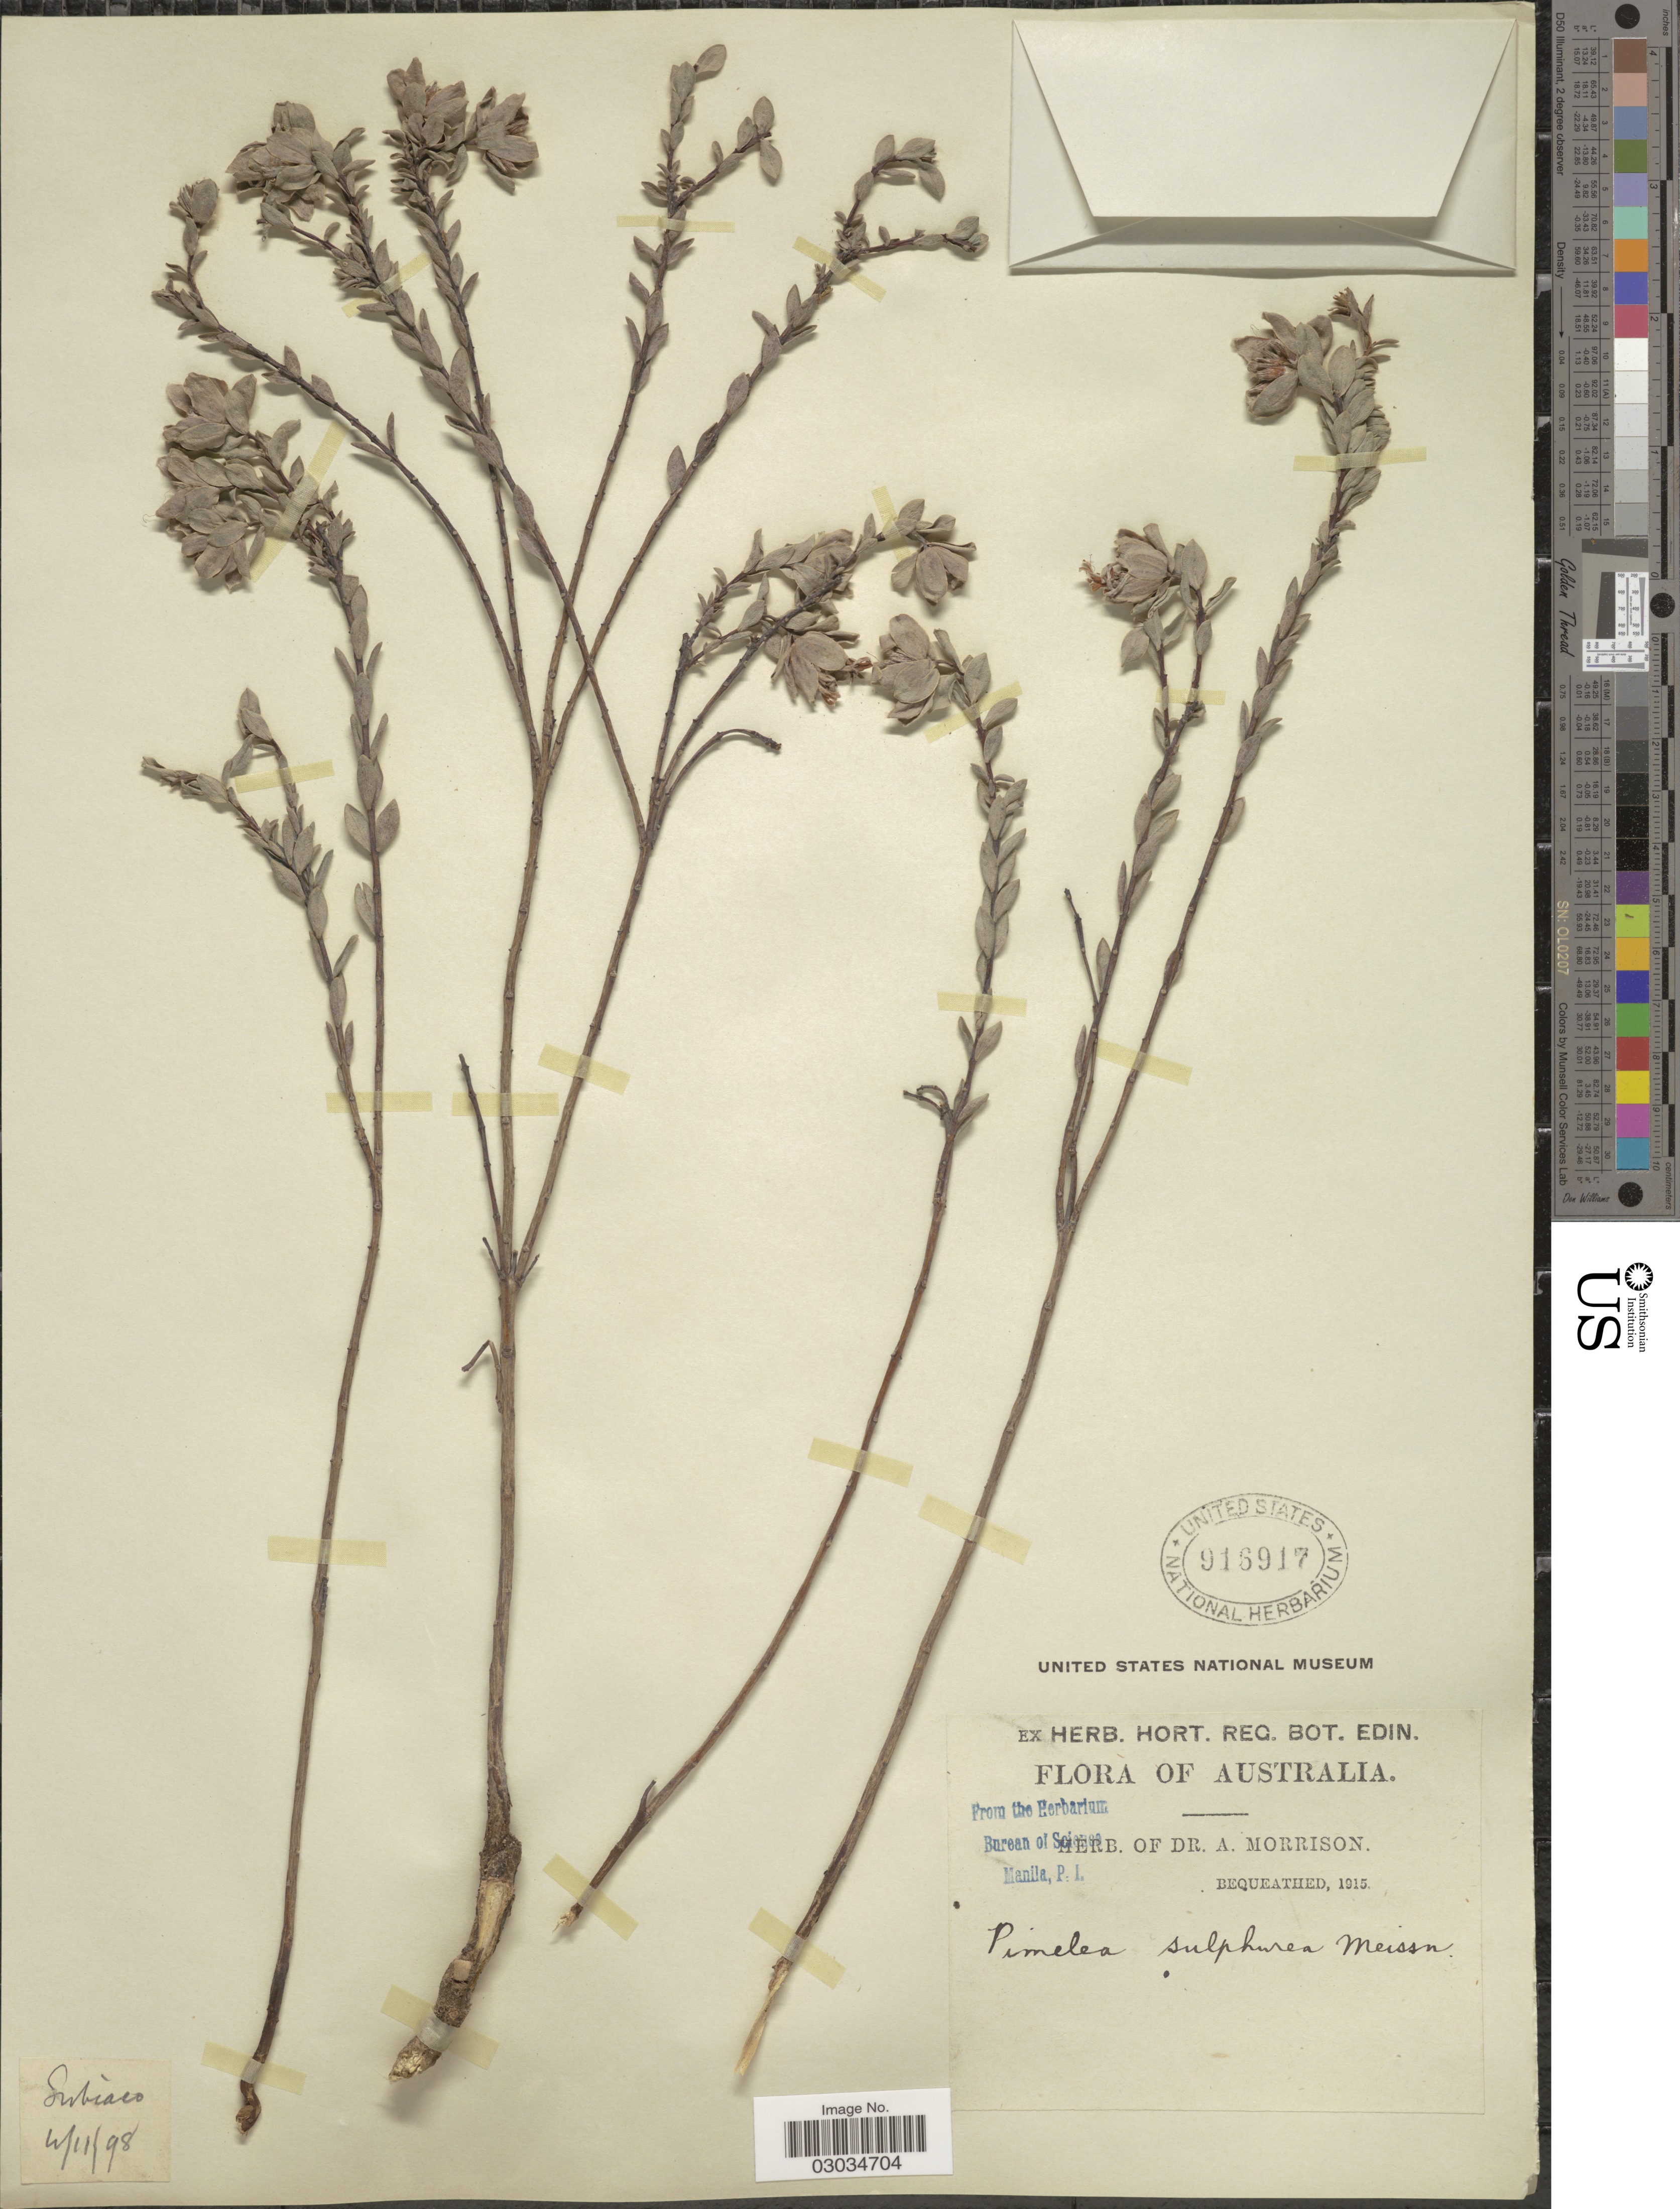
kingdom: Plantae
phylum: Tracheophyta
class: Magnoliopsida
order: Malvales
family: Thymelaeaceae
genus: Pimelea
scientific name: Pimelea sulphurea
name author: Meisn.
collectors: ex herb. Dr. A. Morrison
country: Australia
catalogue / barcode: US 916917